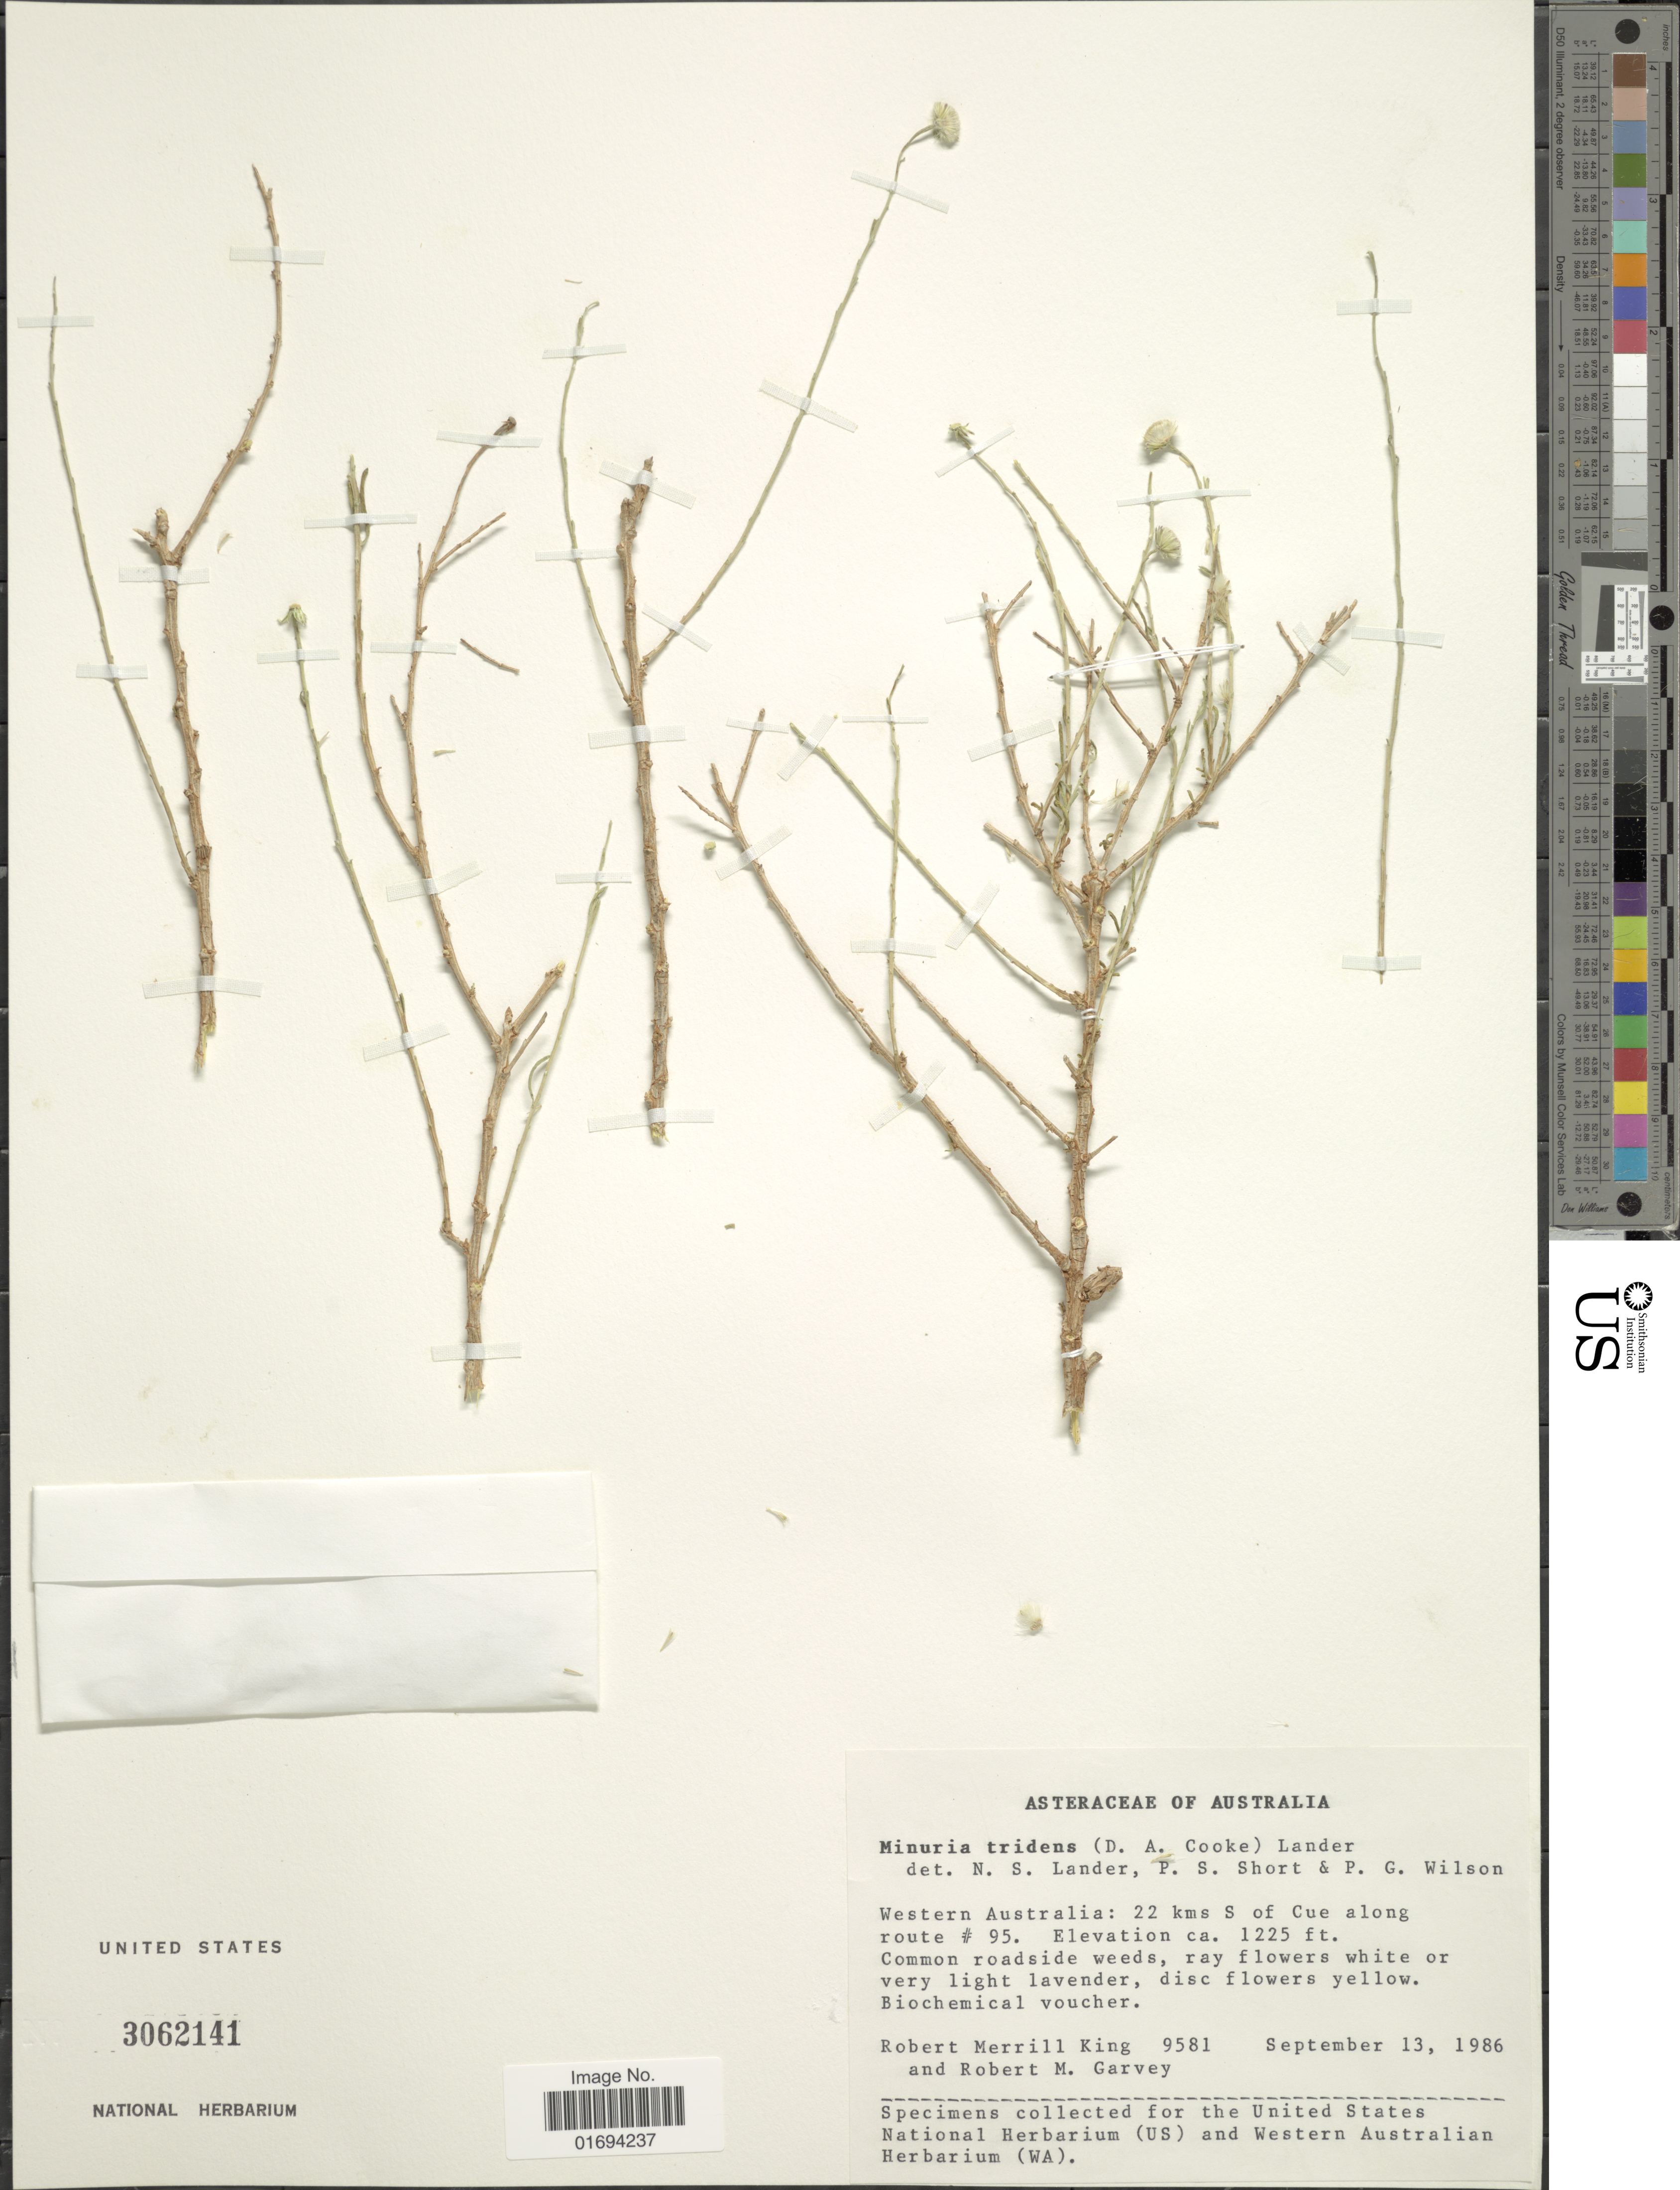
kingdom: Plantae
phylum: Tracheophyta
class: Magnoliopsida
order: Asterales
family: Asteraceae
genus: Minuria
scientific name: Minuria tridens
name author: Lander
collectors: R. M. King & R. Garvey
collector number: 9581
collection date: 1986-09-13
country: Australia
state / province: Western Australia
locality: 22 kms S of Cue along route #95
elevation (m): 373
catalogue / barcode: US 3062141